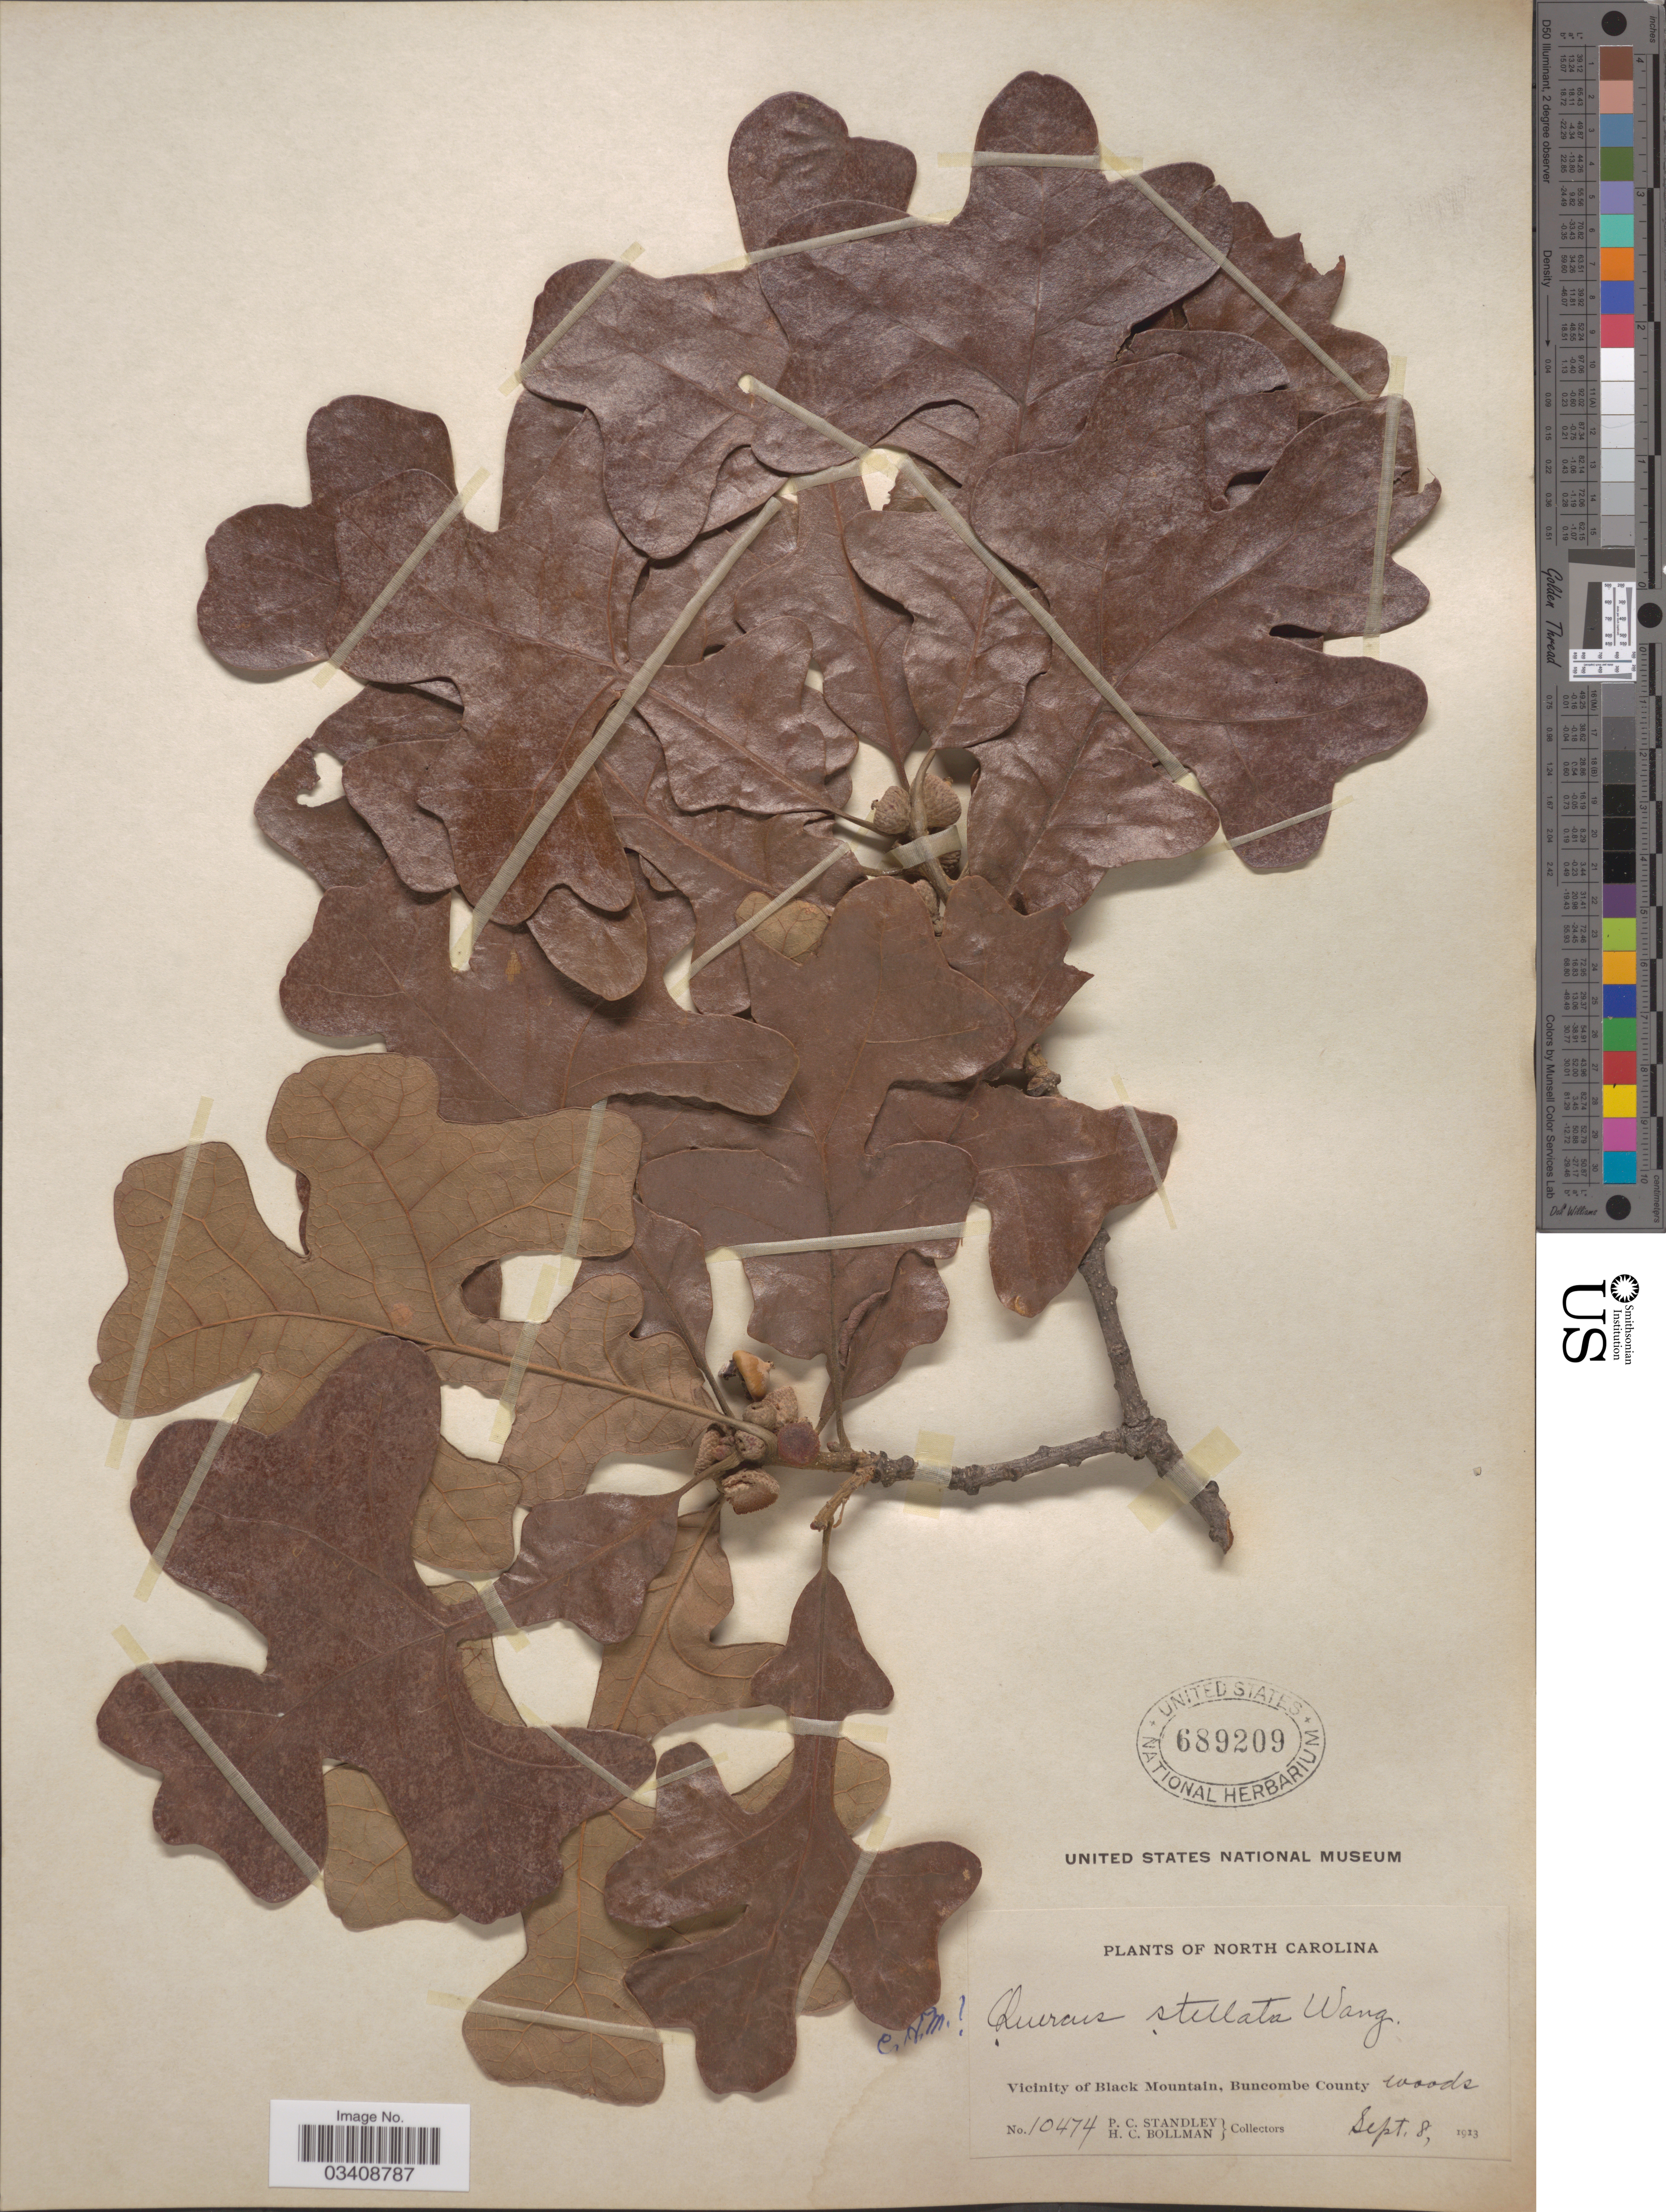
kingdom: Plantae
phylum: Tracheophyta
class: Magnoliopsida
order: Fagales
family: Fagaceae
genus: Quercus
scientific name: Quercus stellata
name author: Wangenh.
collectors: P. C. Standley & H. C. Bollman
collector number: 10474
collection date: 1913-09-08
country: United States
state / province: North Carolina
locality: Vicinity of Black Mountain, Buncombe County.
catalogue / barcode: US 689209